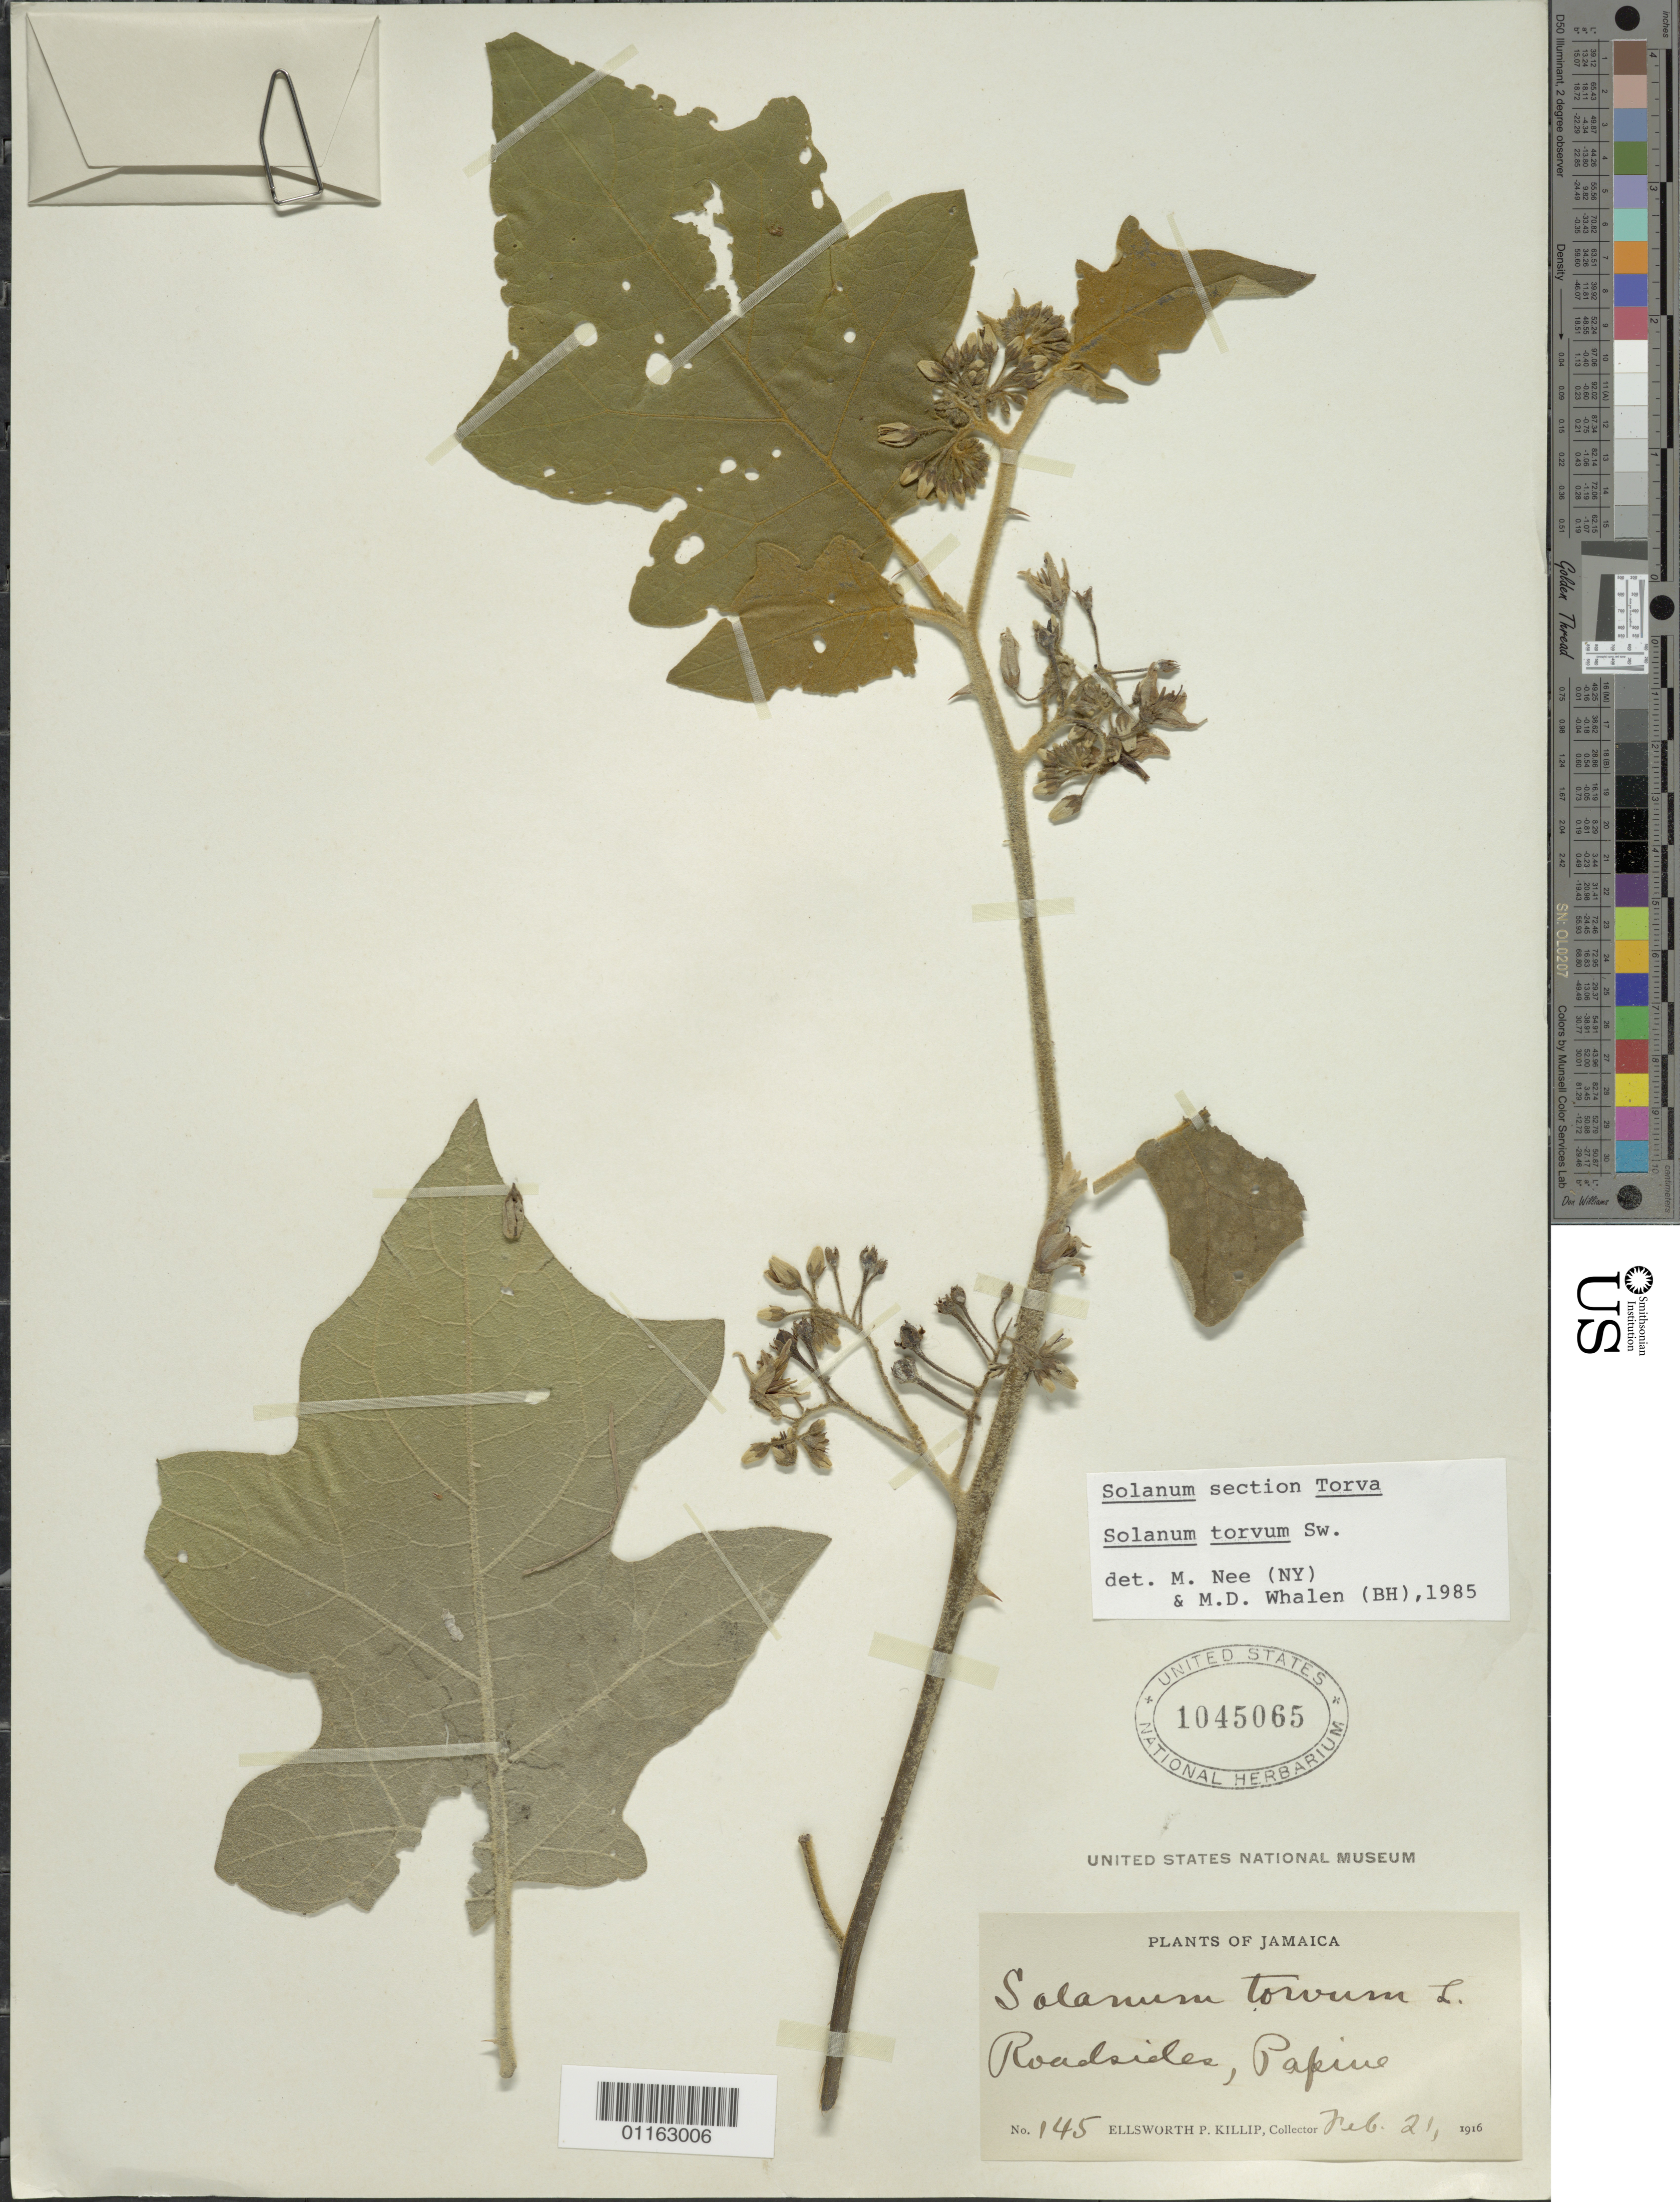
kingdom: Plantae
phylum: Tracheophyta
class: Magnoliopsida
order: Solanales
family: Solanaceae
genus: Solanum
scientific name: Solanum torvum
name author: Sw.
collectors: E. P. Killip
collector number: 145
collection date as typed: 21 Feb 1916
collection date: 1916-02-21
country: Jamaica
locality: Roadside, Papine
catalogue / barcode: US 1045065